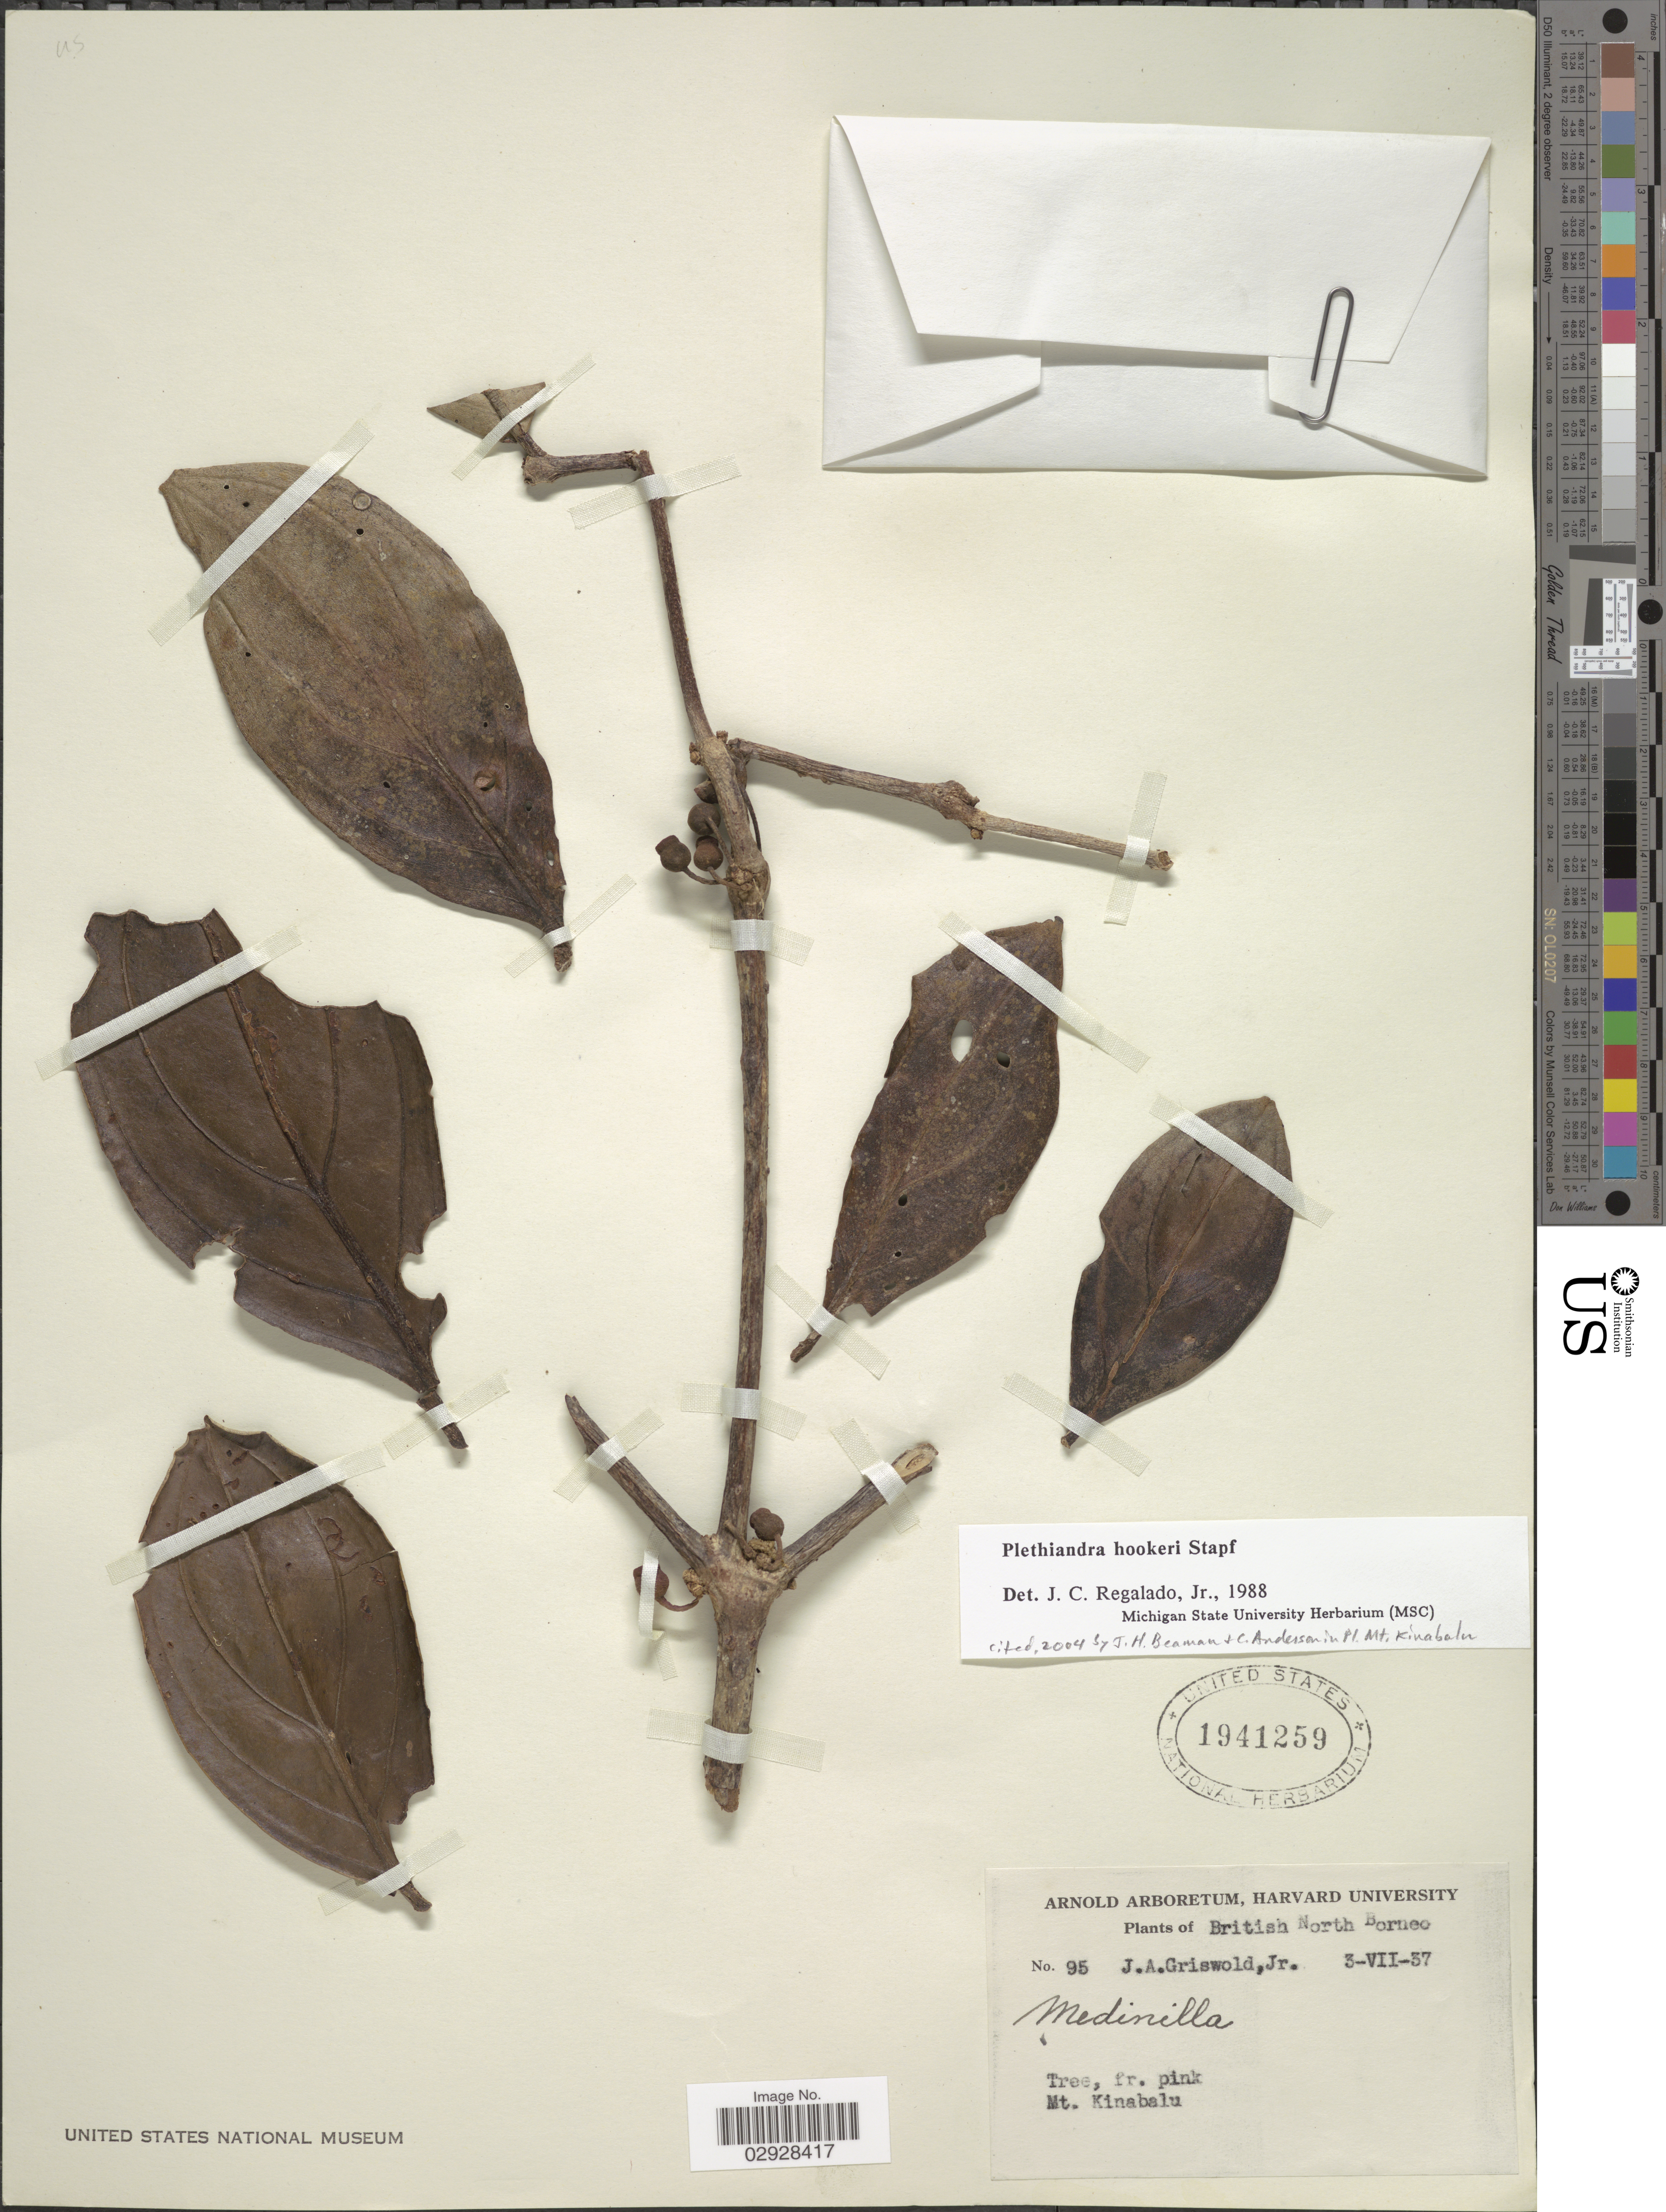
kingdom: Plantae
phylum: Tracheophyta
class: Magnoliopsida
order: Myrtales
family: Melastomataceae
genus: Plethiandra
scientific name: Plethiandra hookeri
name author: Stapf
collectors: J. Griswold Jr.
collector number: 95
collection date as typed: Transcribed d/m/y: 3/7/37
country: Malaysia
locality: British North Borneo. Mt. Kinabalu.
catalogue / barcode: US 1941259